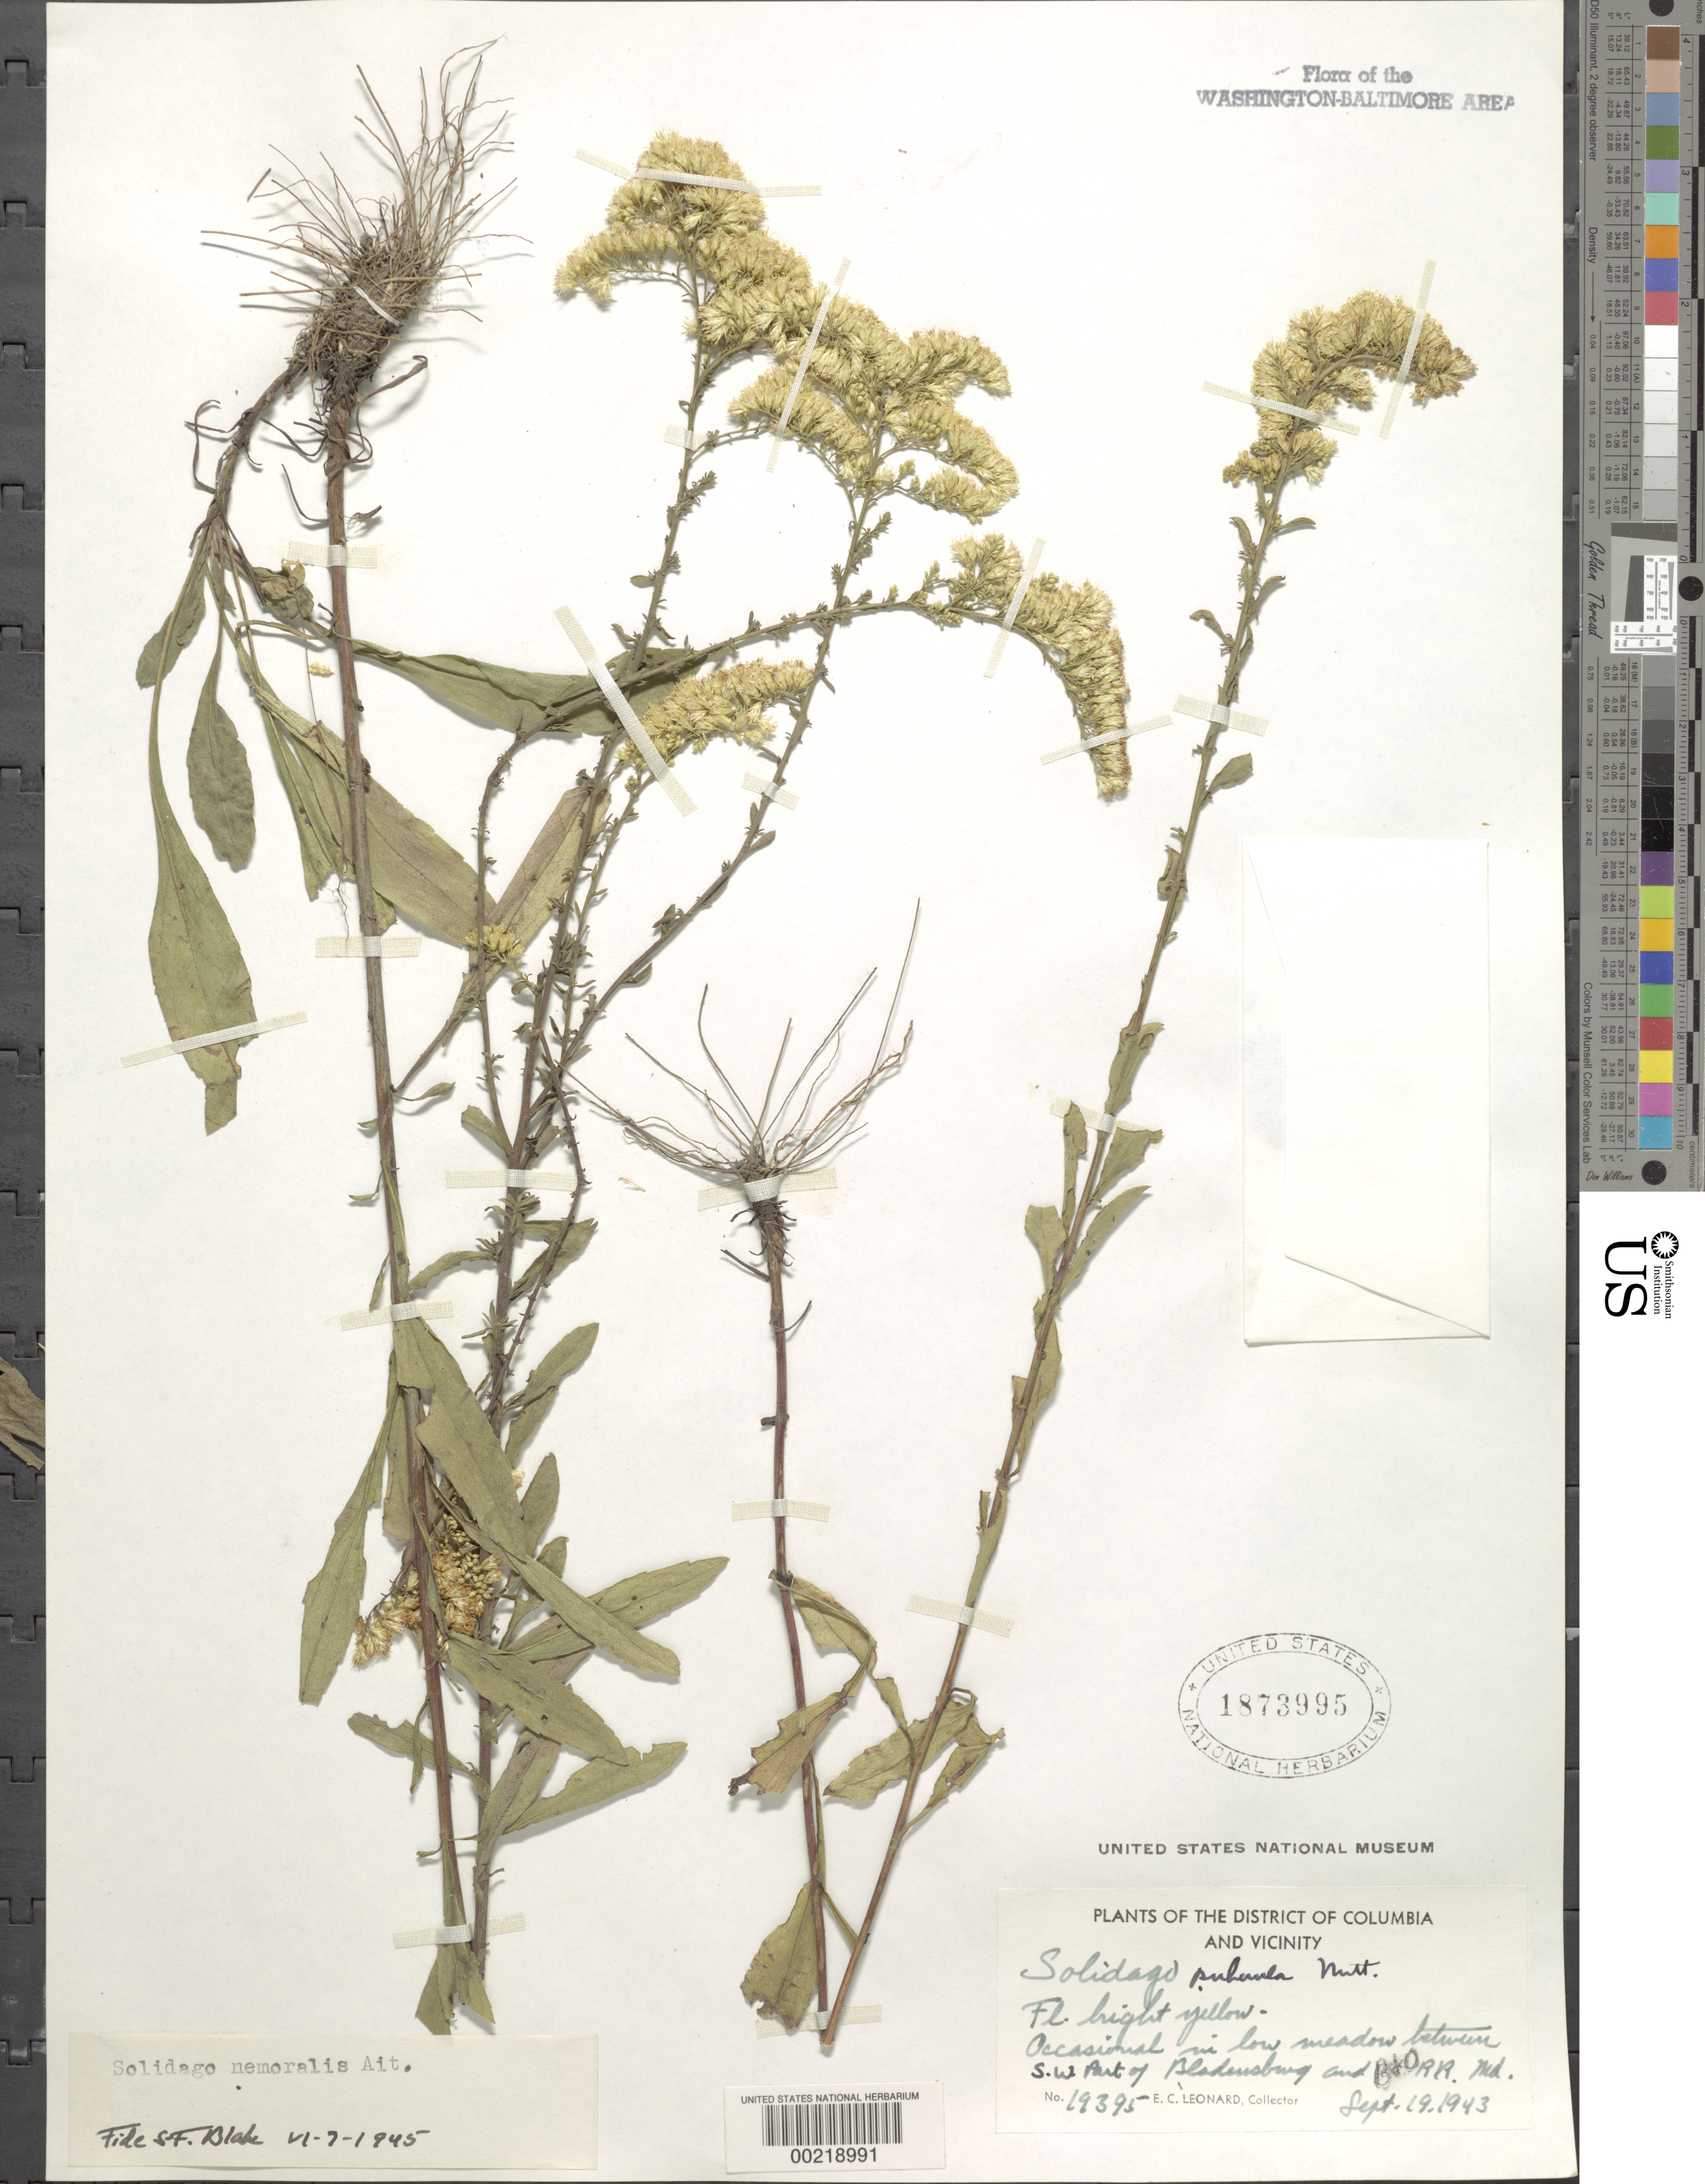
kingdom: Plantae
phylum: Tracheophyta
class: Magnoliopsida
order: Asterales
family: Asteraceae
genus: Solidago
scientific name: Solidago nemoralis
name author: Aiton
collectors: E. C. Leonard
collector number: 19395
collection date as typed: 19 Sep 1943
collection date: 1943-09-19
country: United States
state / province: Maryland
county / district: Prince George's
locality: between SW side of Bladensburg and B.& O. Railroad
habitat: Low meadow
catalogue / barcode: US 1873995